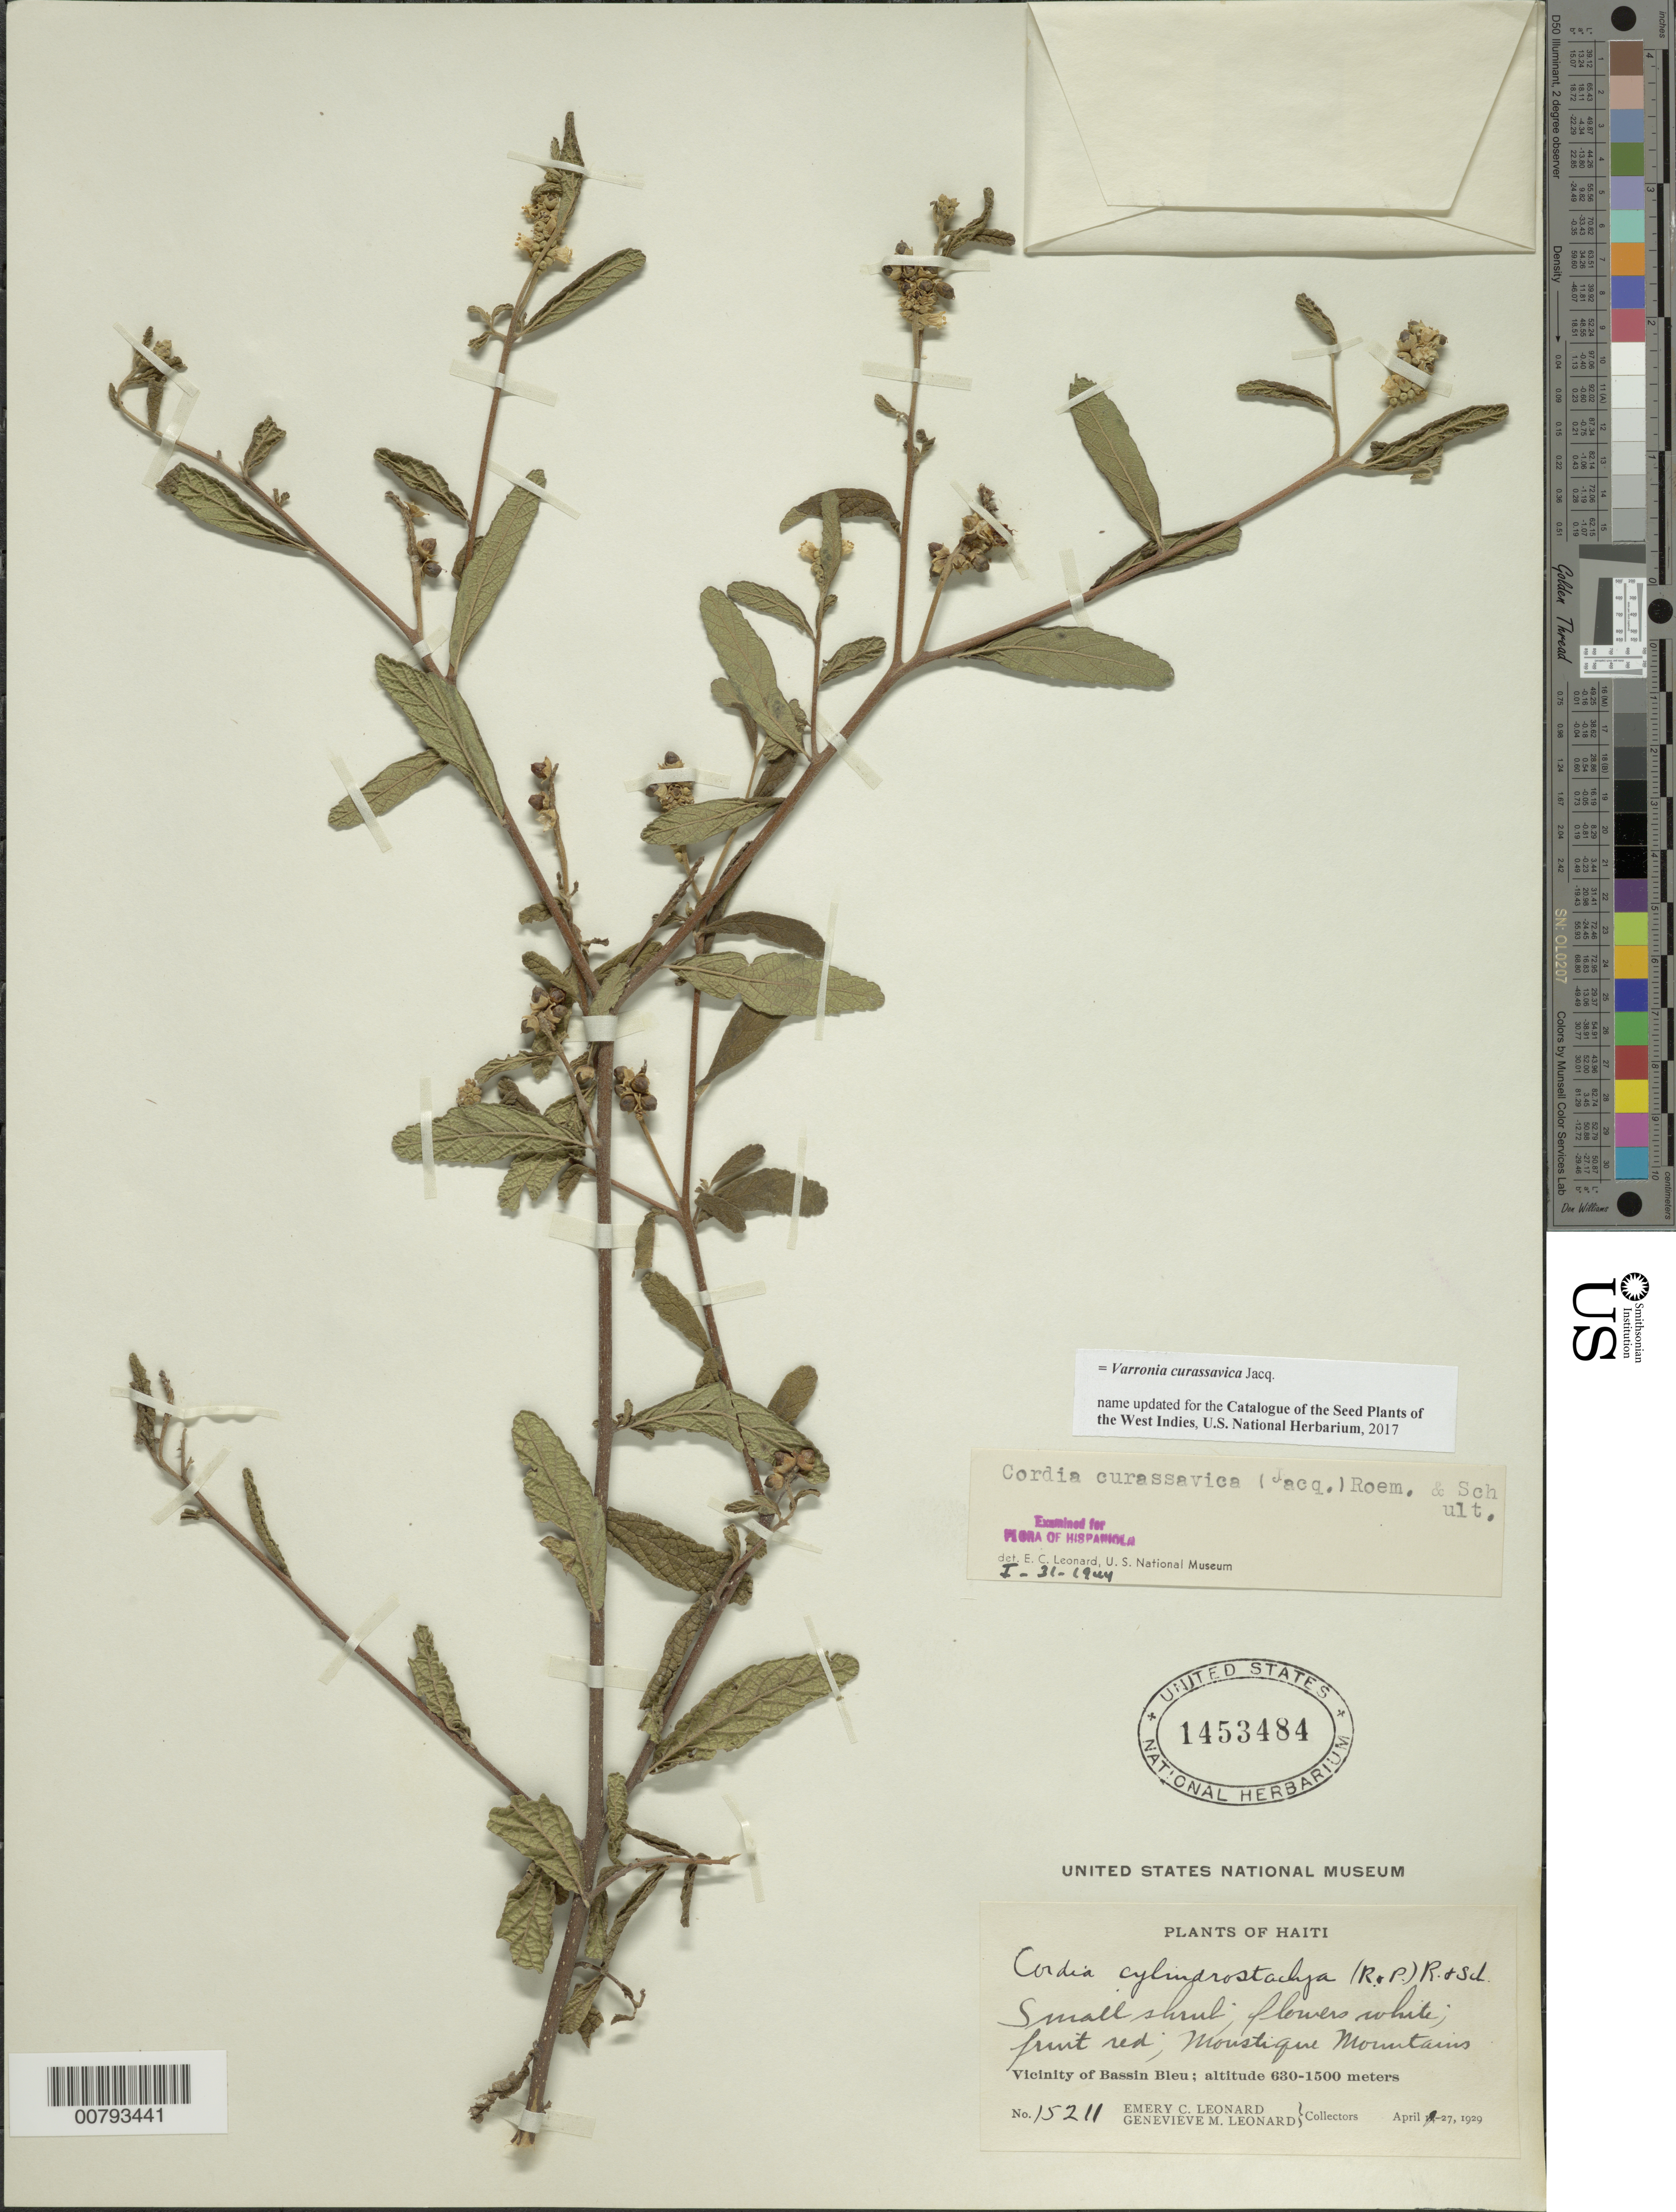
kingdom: Plantae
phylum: Tracheophyta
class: Magnoliopsida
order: Boraginales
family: Cordiaceae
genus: Varronia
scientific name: Varronia curassavica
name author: Jacq.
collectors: E. C. Leonard & G. M. Leonard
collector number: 15211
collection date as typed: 27 Apr 1929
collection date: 1929-04-27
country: Haiti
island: Hispaniola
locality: Vicinity of Bassin Bleu, Moustique Mountains.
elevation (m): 630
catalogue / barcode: US 1453484